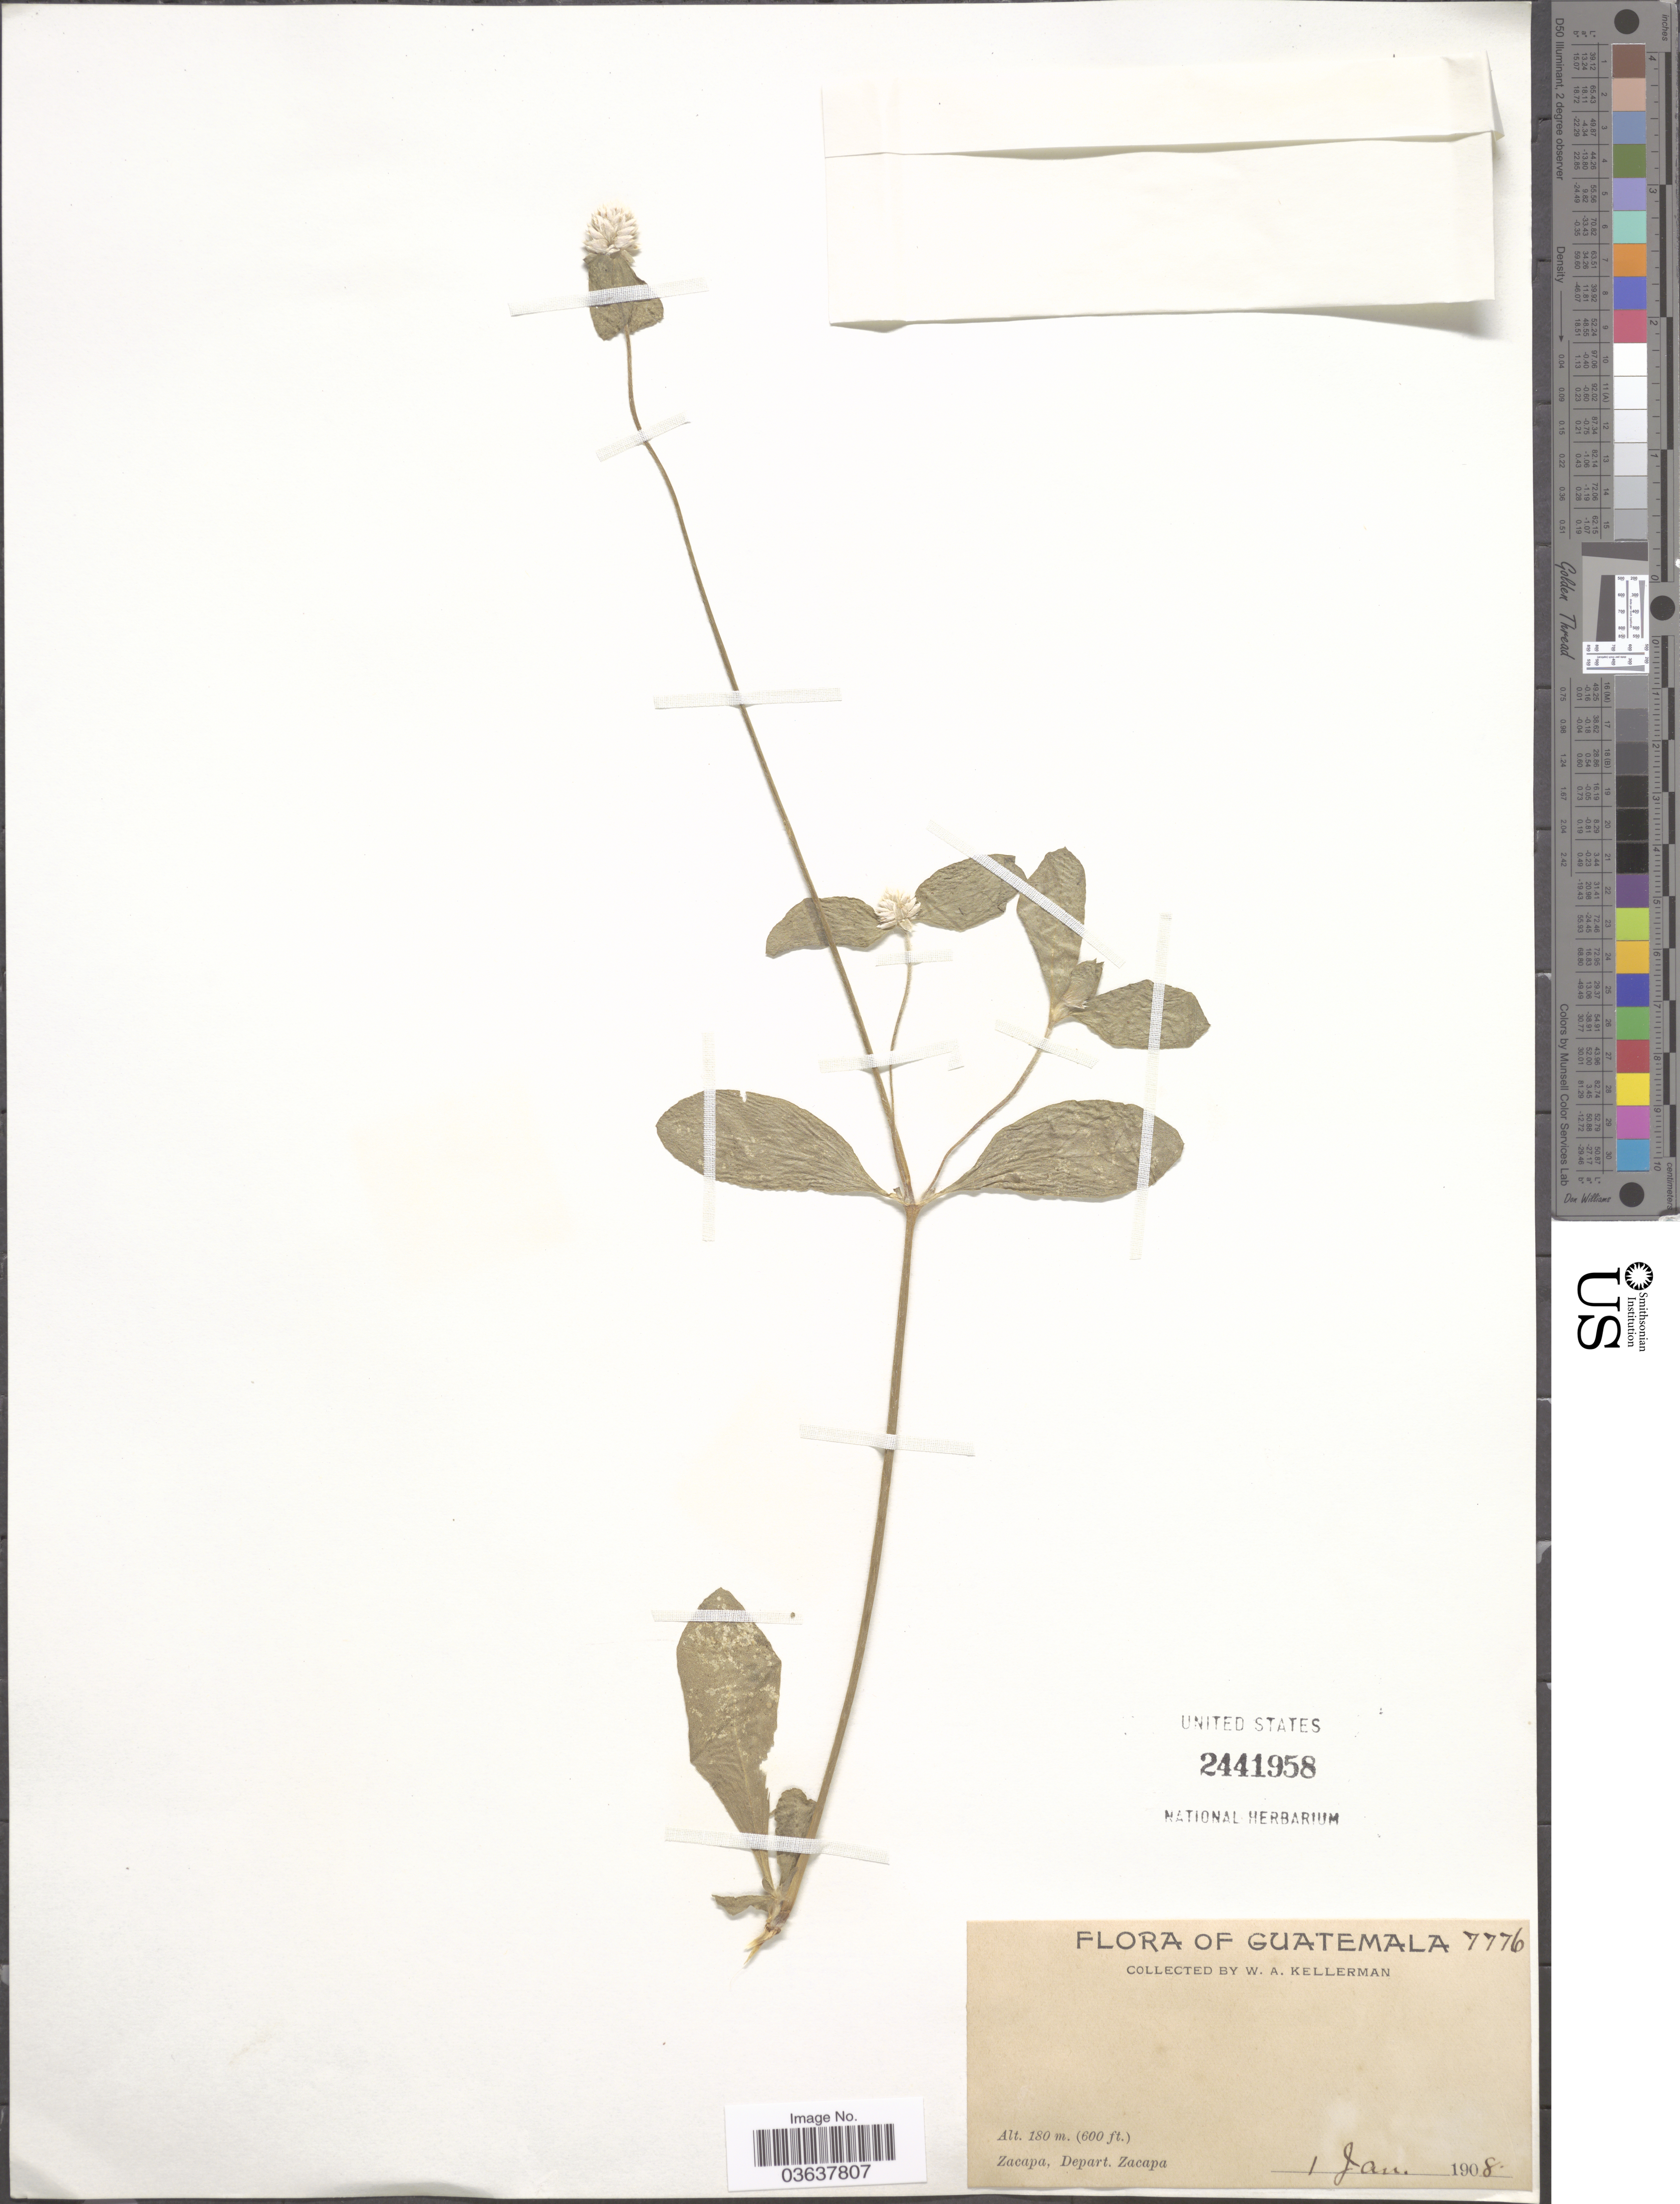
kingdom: Plantae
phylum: Tracheophyta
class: Magnoliopsida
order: Caryophyllales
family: Amaranthaceae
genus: Gomphrena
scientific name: Gomphrena sp.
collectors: W. Kellerman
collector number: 7776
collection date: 1908-01-01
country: Guatemala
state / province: Zacapa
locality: Depart. Zacapa.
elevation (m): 180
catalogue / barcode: US 2441958